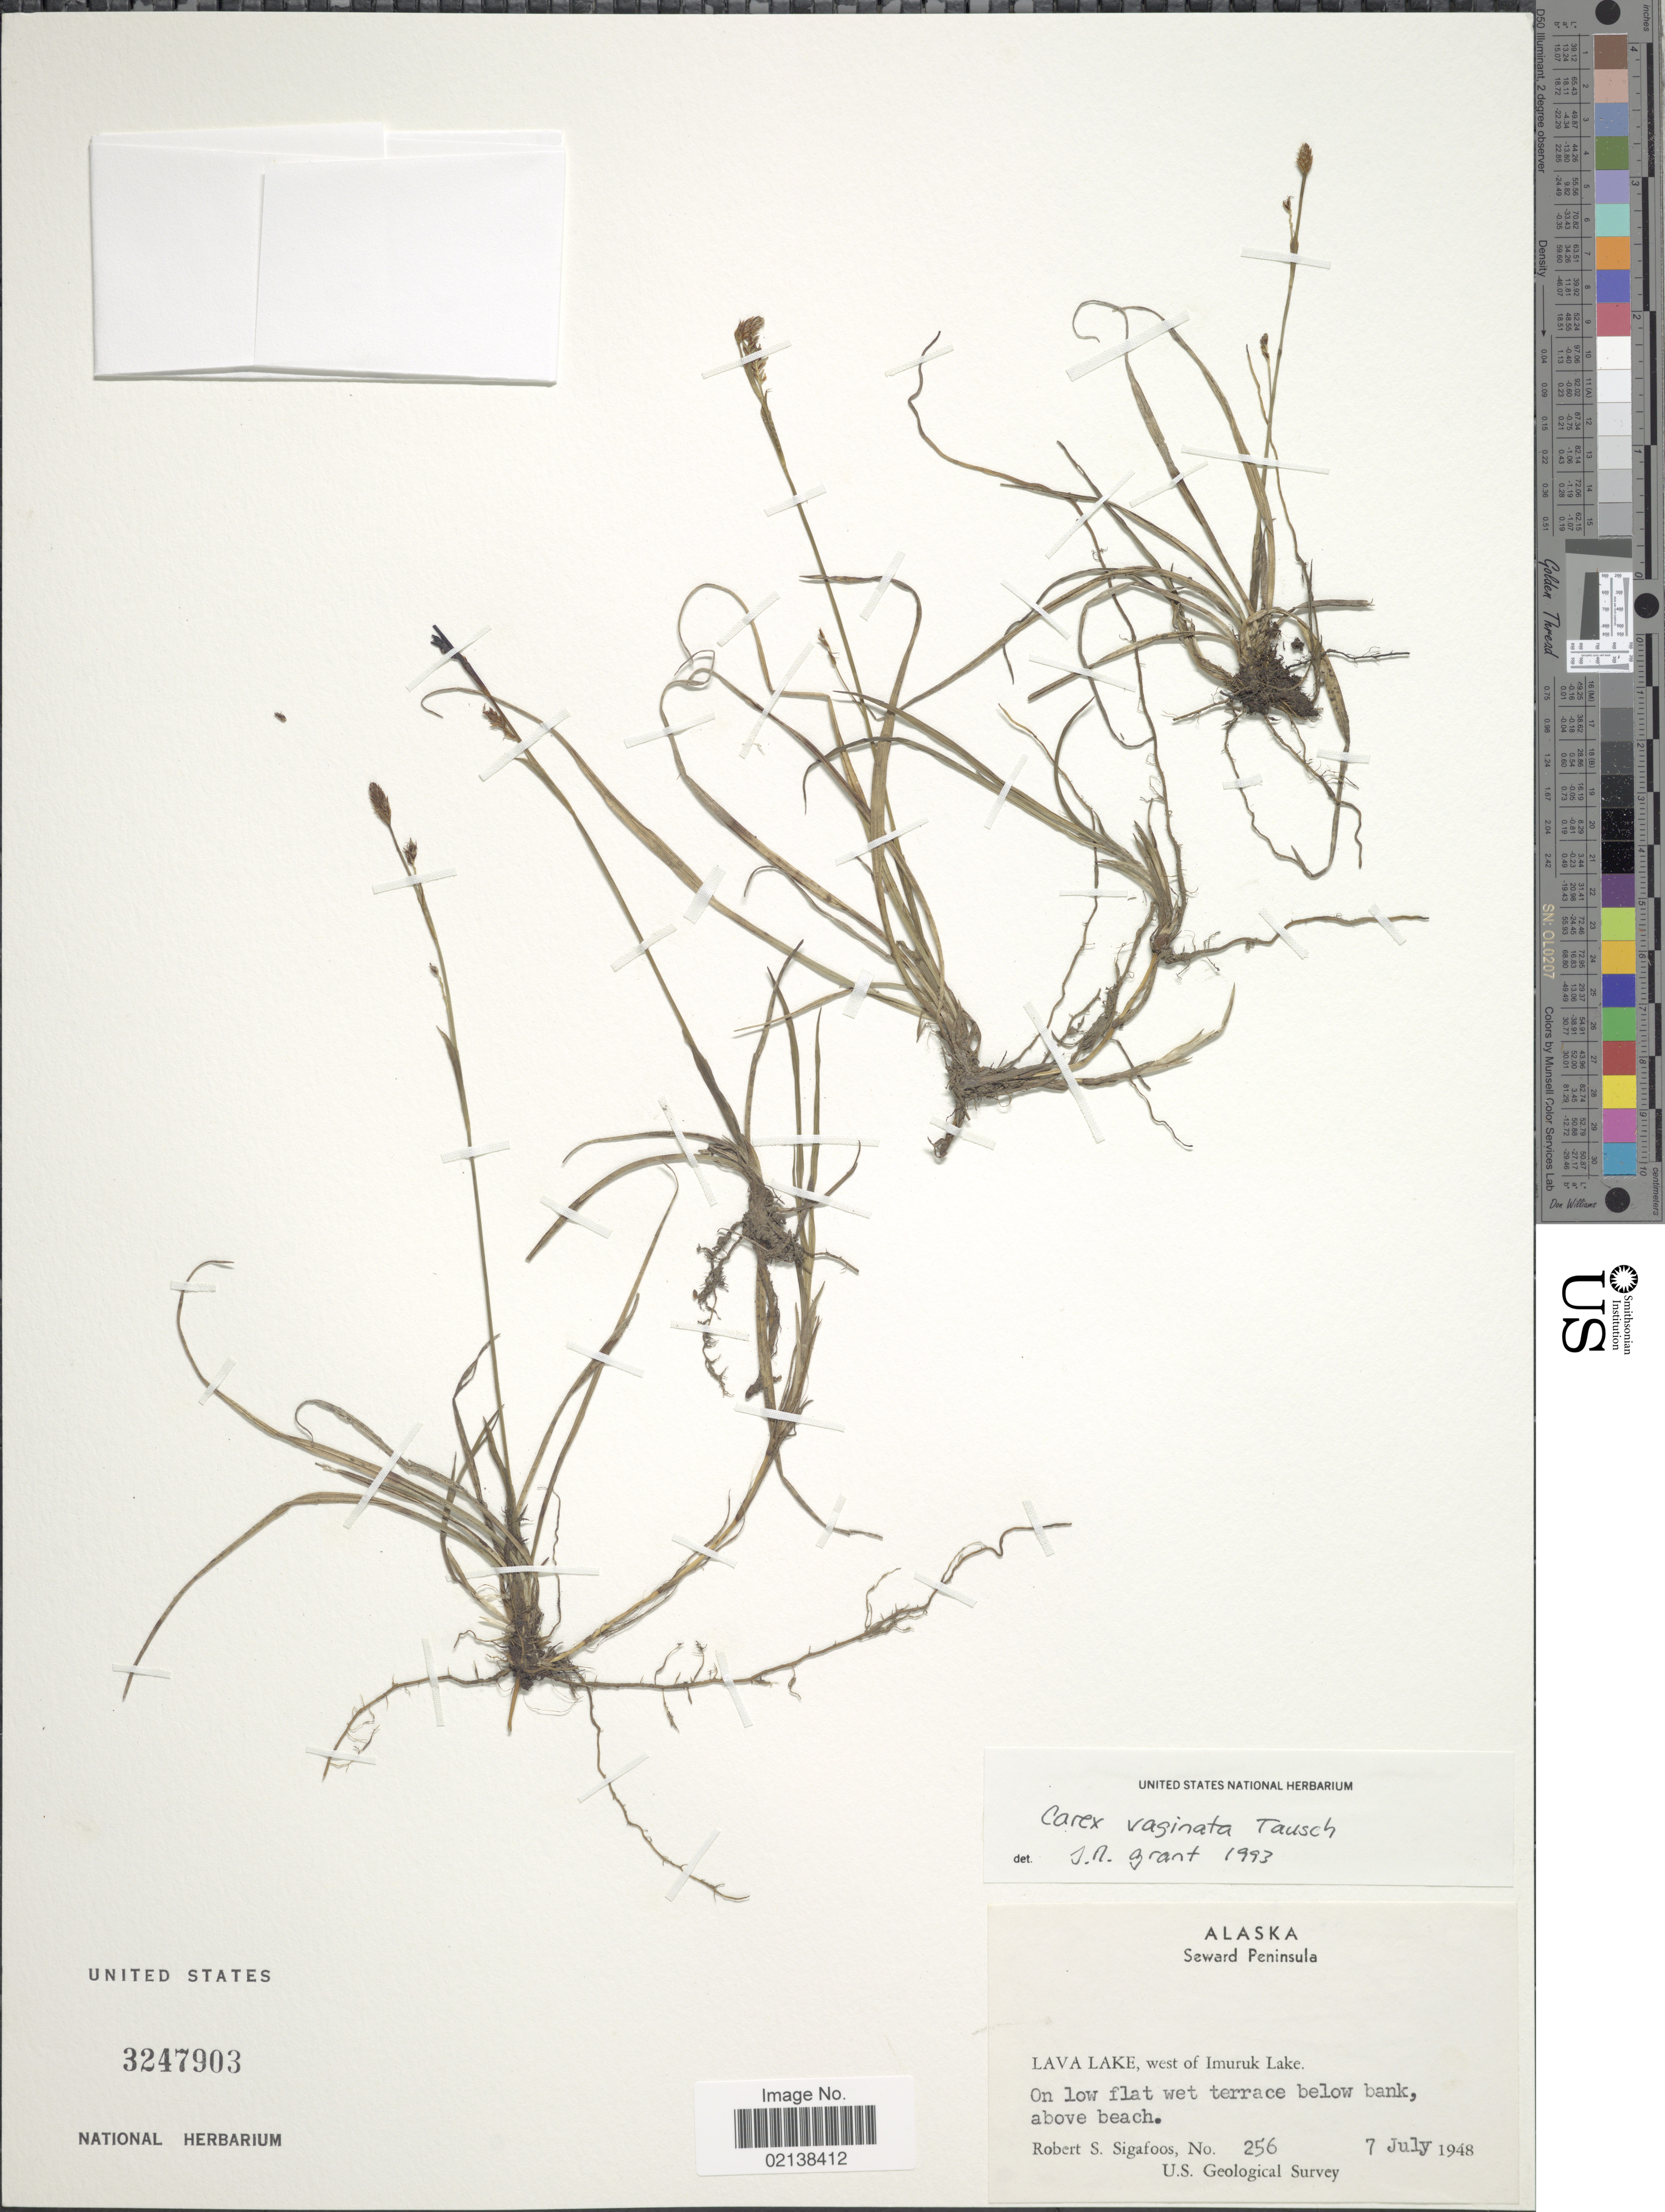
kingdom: Plantae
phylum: Tracheophyta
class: Liliopsida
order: Poales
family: Cyperaceae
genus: Carex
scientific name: Carex vaginata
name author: Tausch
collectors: R. Sigafoos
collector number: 256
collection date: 1948-07-07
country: United States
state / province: Alaska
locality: Seward Peninsula, Lava Lake, west of Imuruk Lake, on low flat wet terrace below bank, above beach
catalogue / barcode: US 3247903